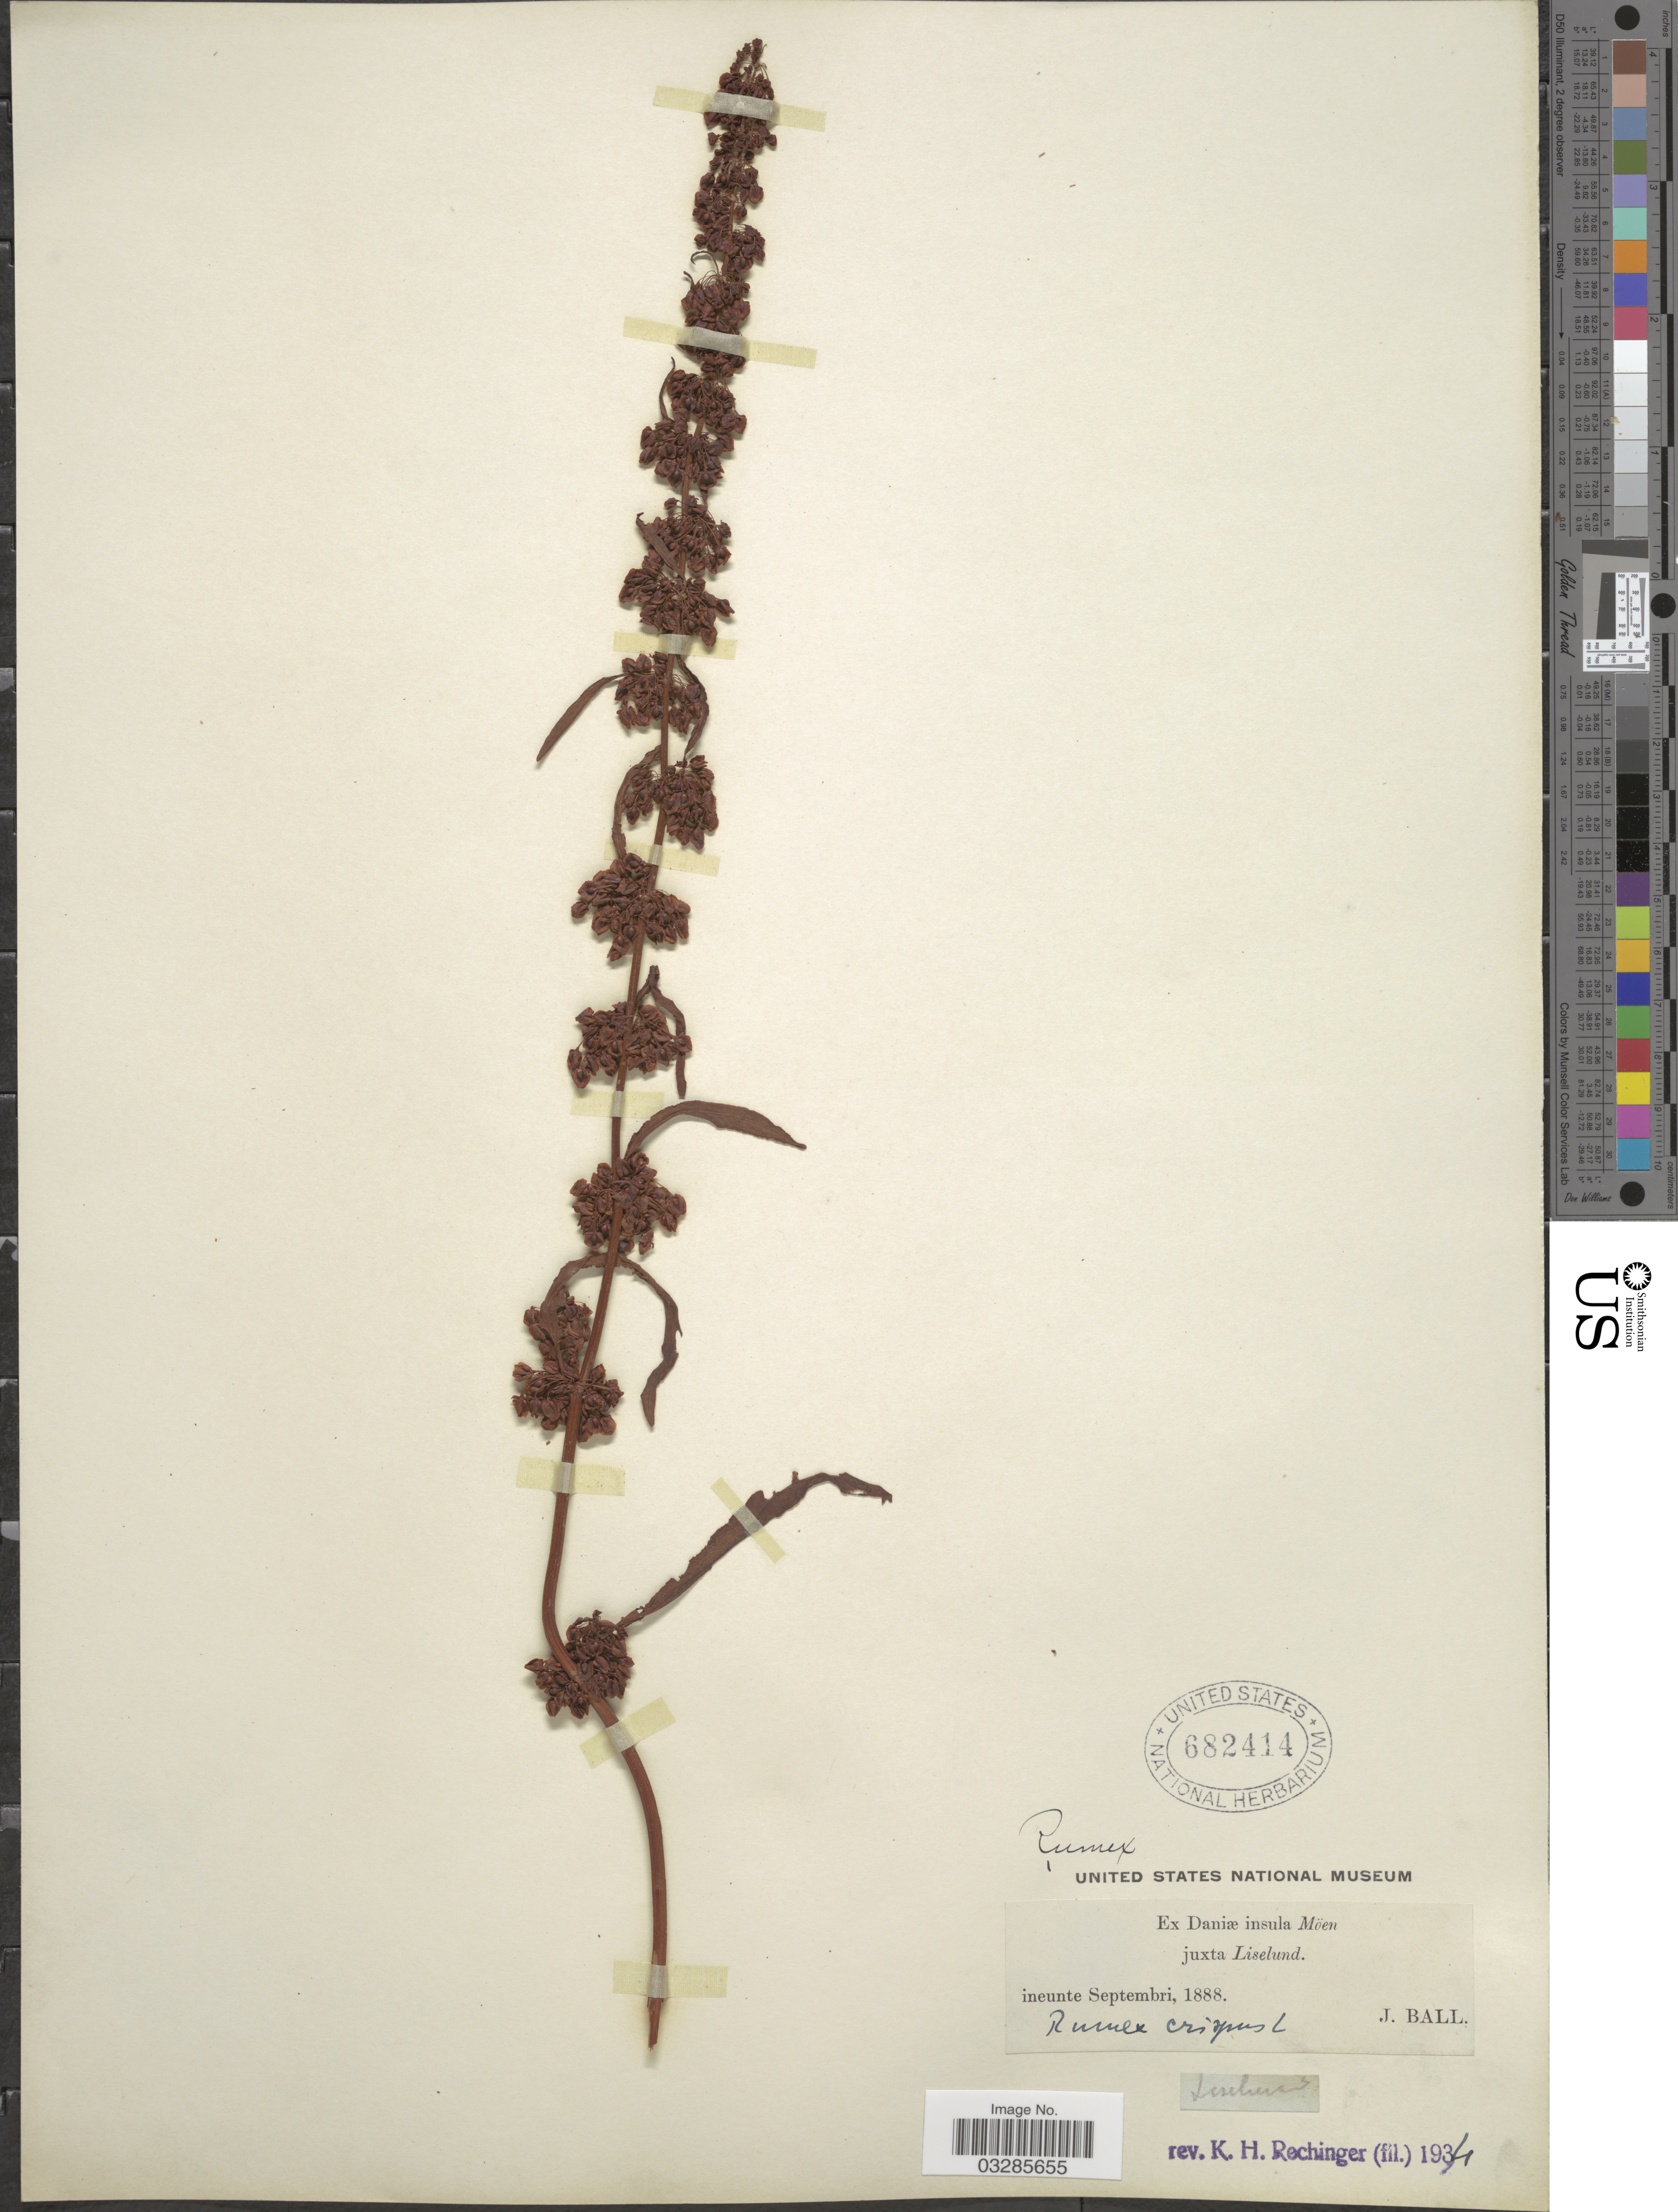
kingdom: Plantae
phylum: Tracheophyta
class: Magnoliopsida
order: Caryophyllales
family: Polygonaceae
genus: Rumex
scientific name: Rumex crispus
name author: L.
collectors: J. Ball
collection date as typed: Ineunte Septembri, 1888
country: Micronesia, Federated States of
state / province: Truk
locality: Ex Daniæ insula Möen juxta Liselund.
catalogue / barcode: US 682414